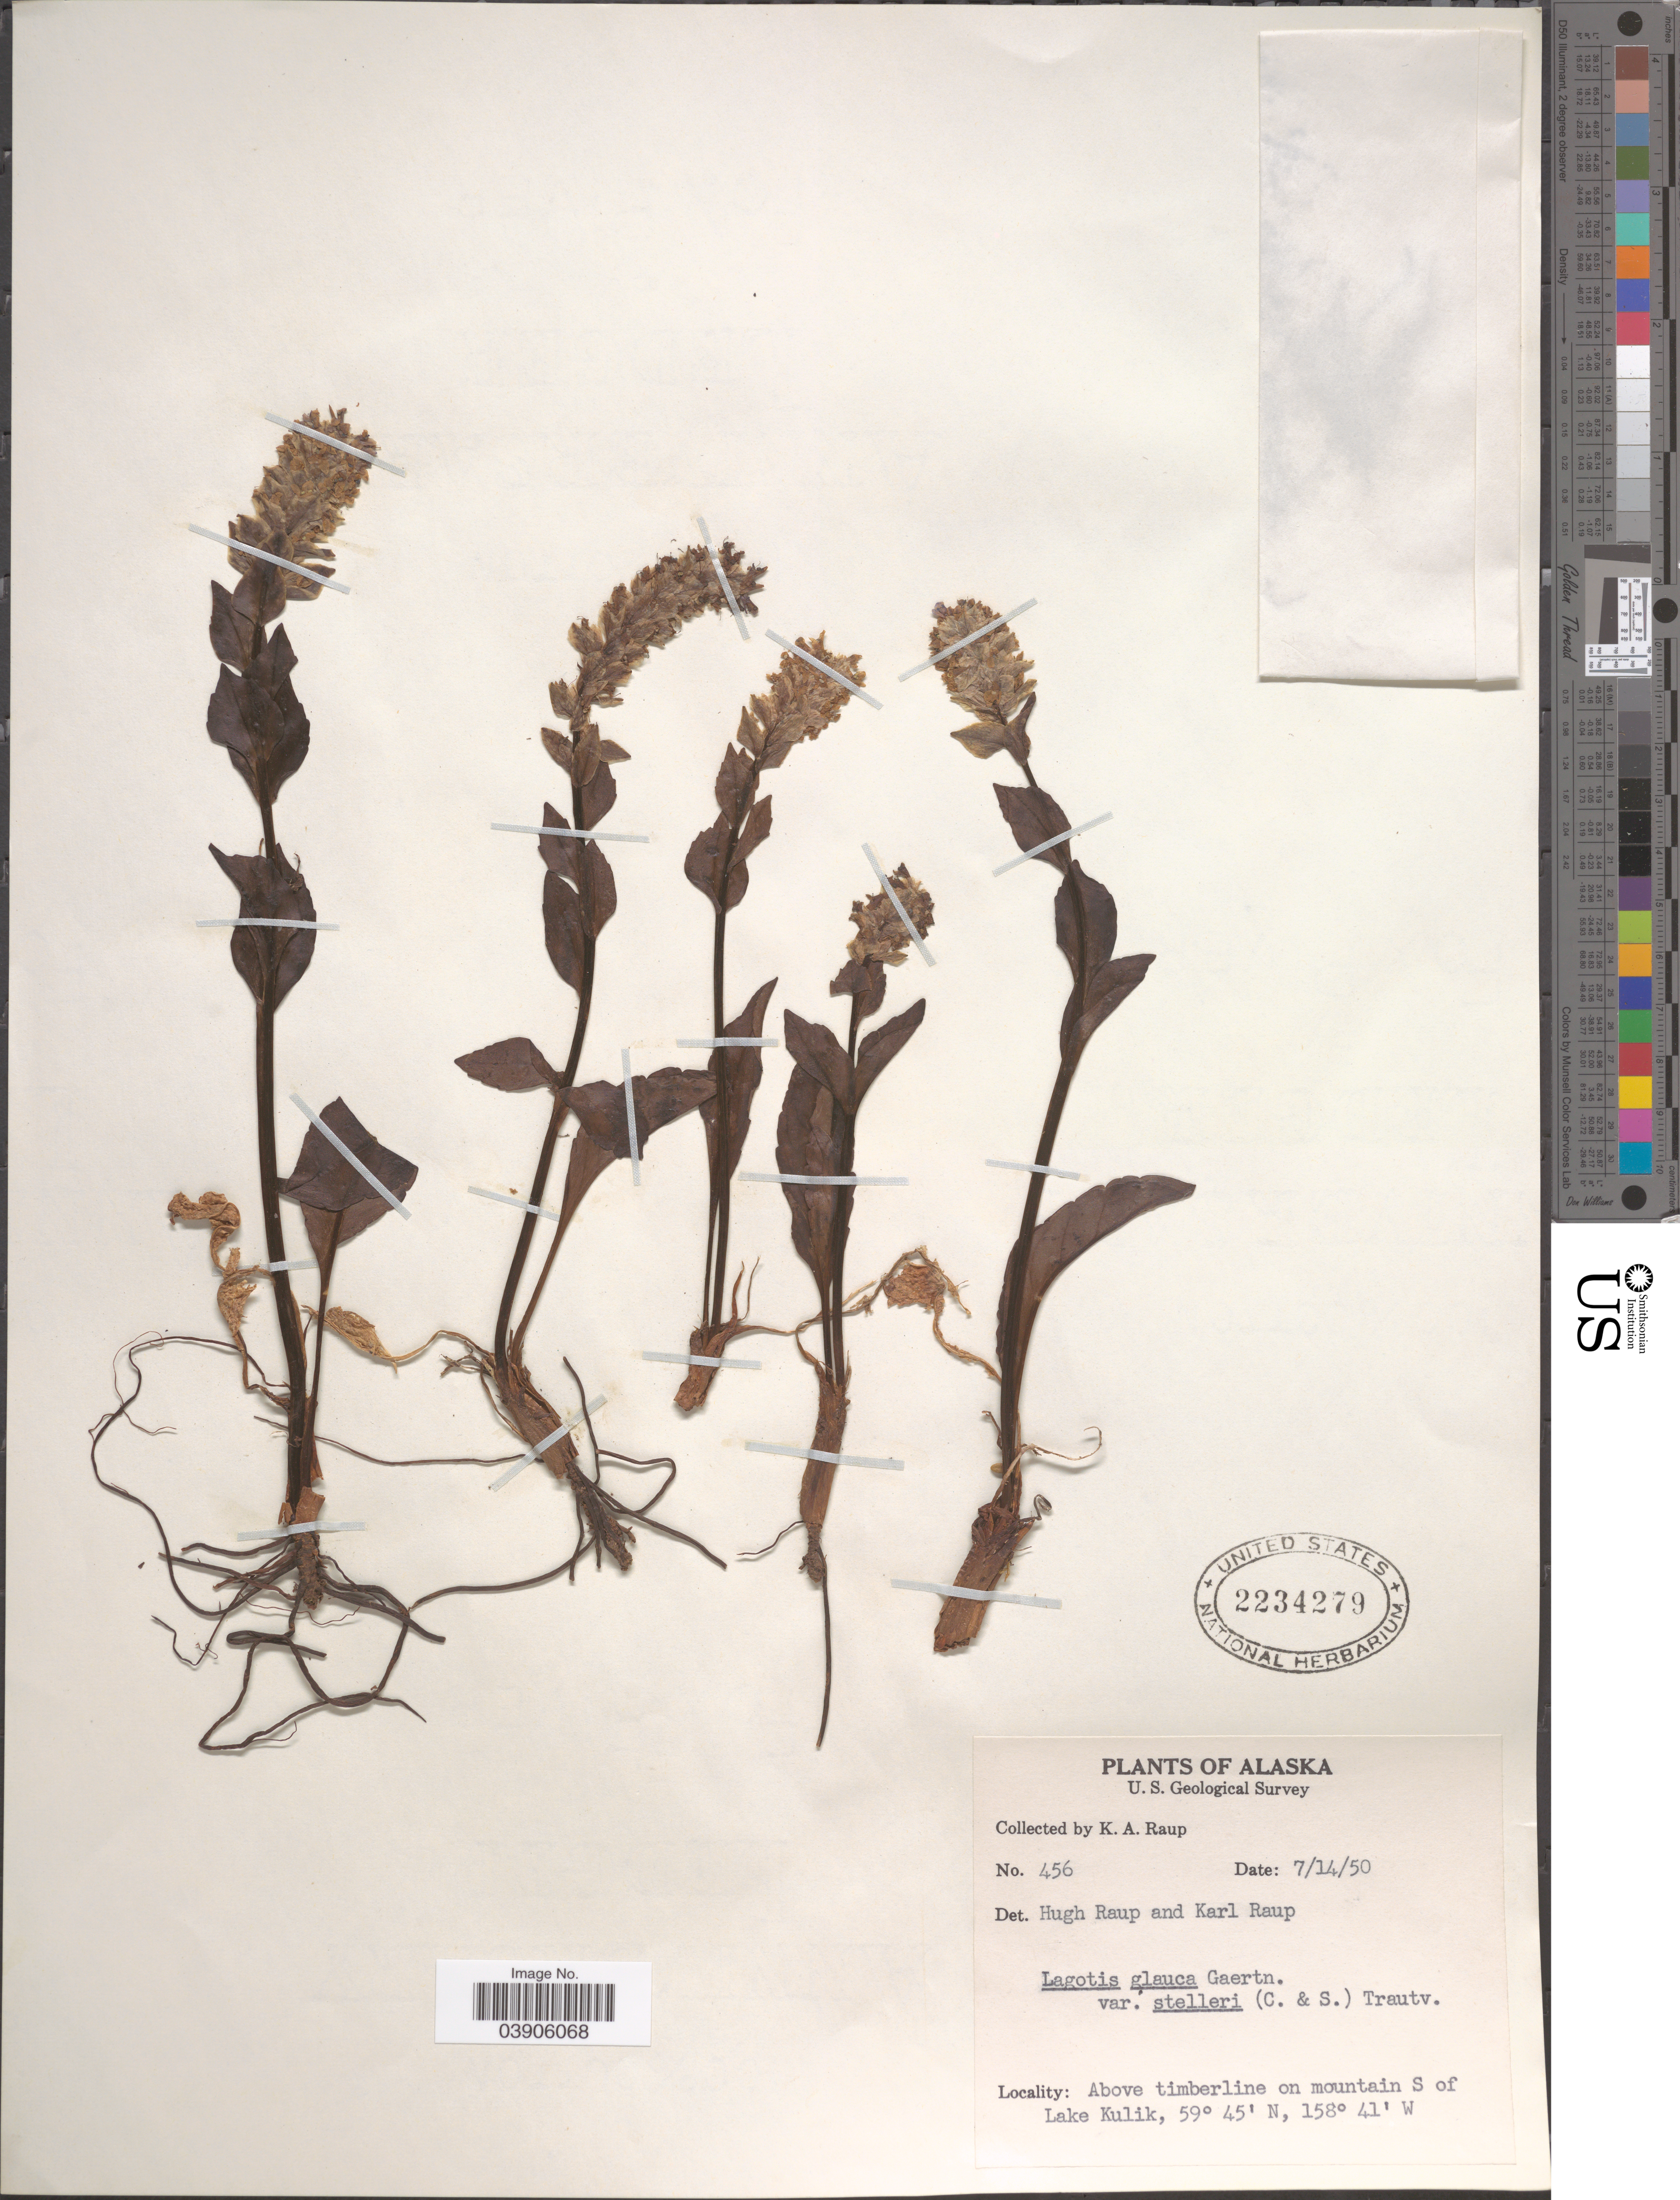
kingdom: Plantae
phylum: Tracheophyta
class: Magnoliopsida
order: Lamiales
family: Plantaginaceae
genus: Lagotis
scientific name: Lagotis glauca var. stelleri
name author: Trautv.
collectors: K. Raup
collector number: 456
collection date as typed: Transcribed d/m/y: 14/7/50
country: United States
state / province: Alaska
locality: Above timberline on mountain S of Lake Kulik.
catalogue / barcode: US 2234279